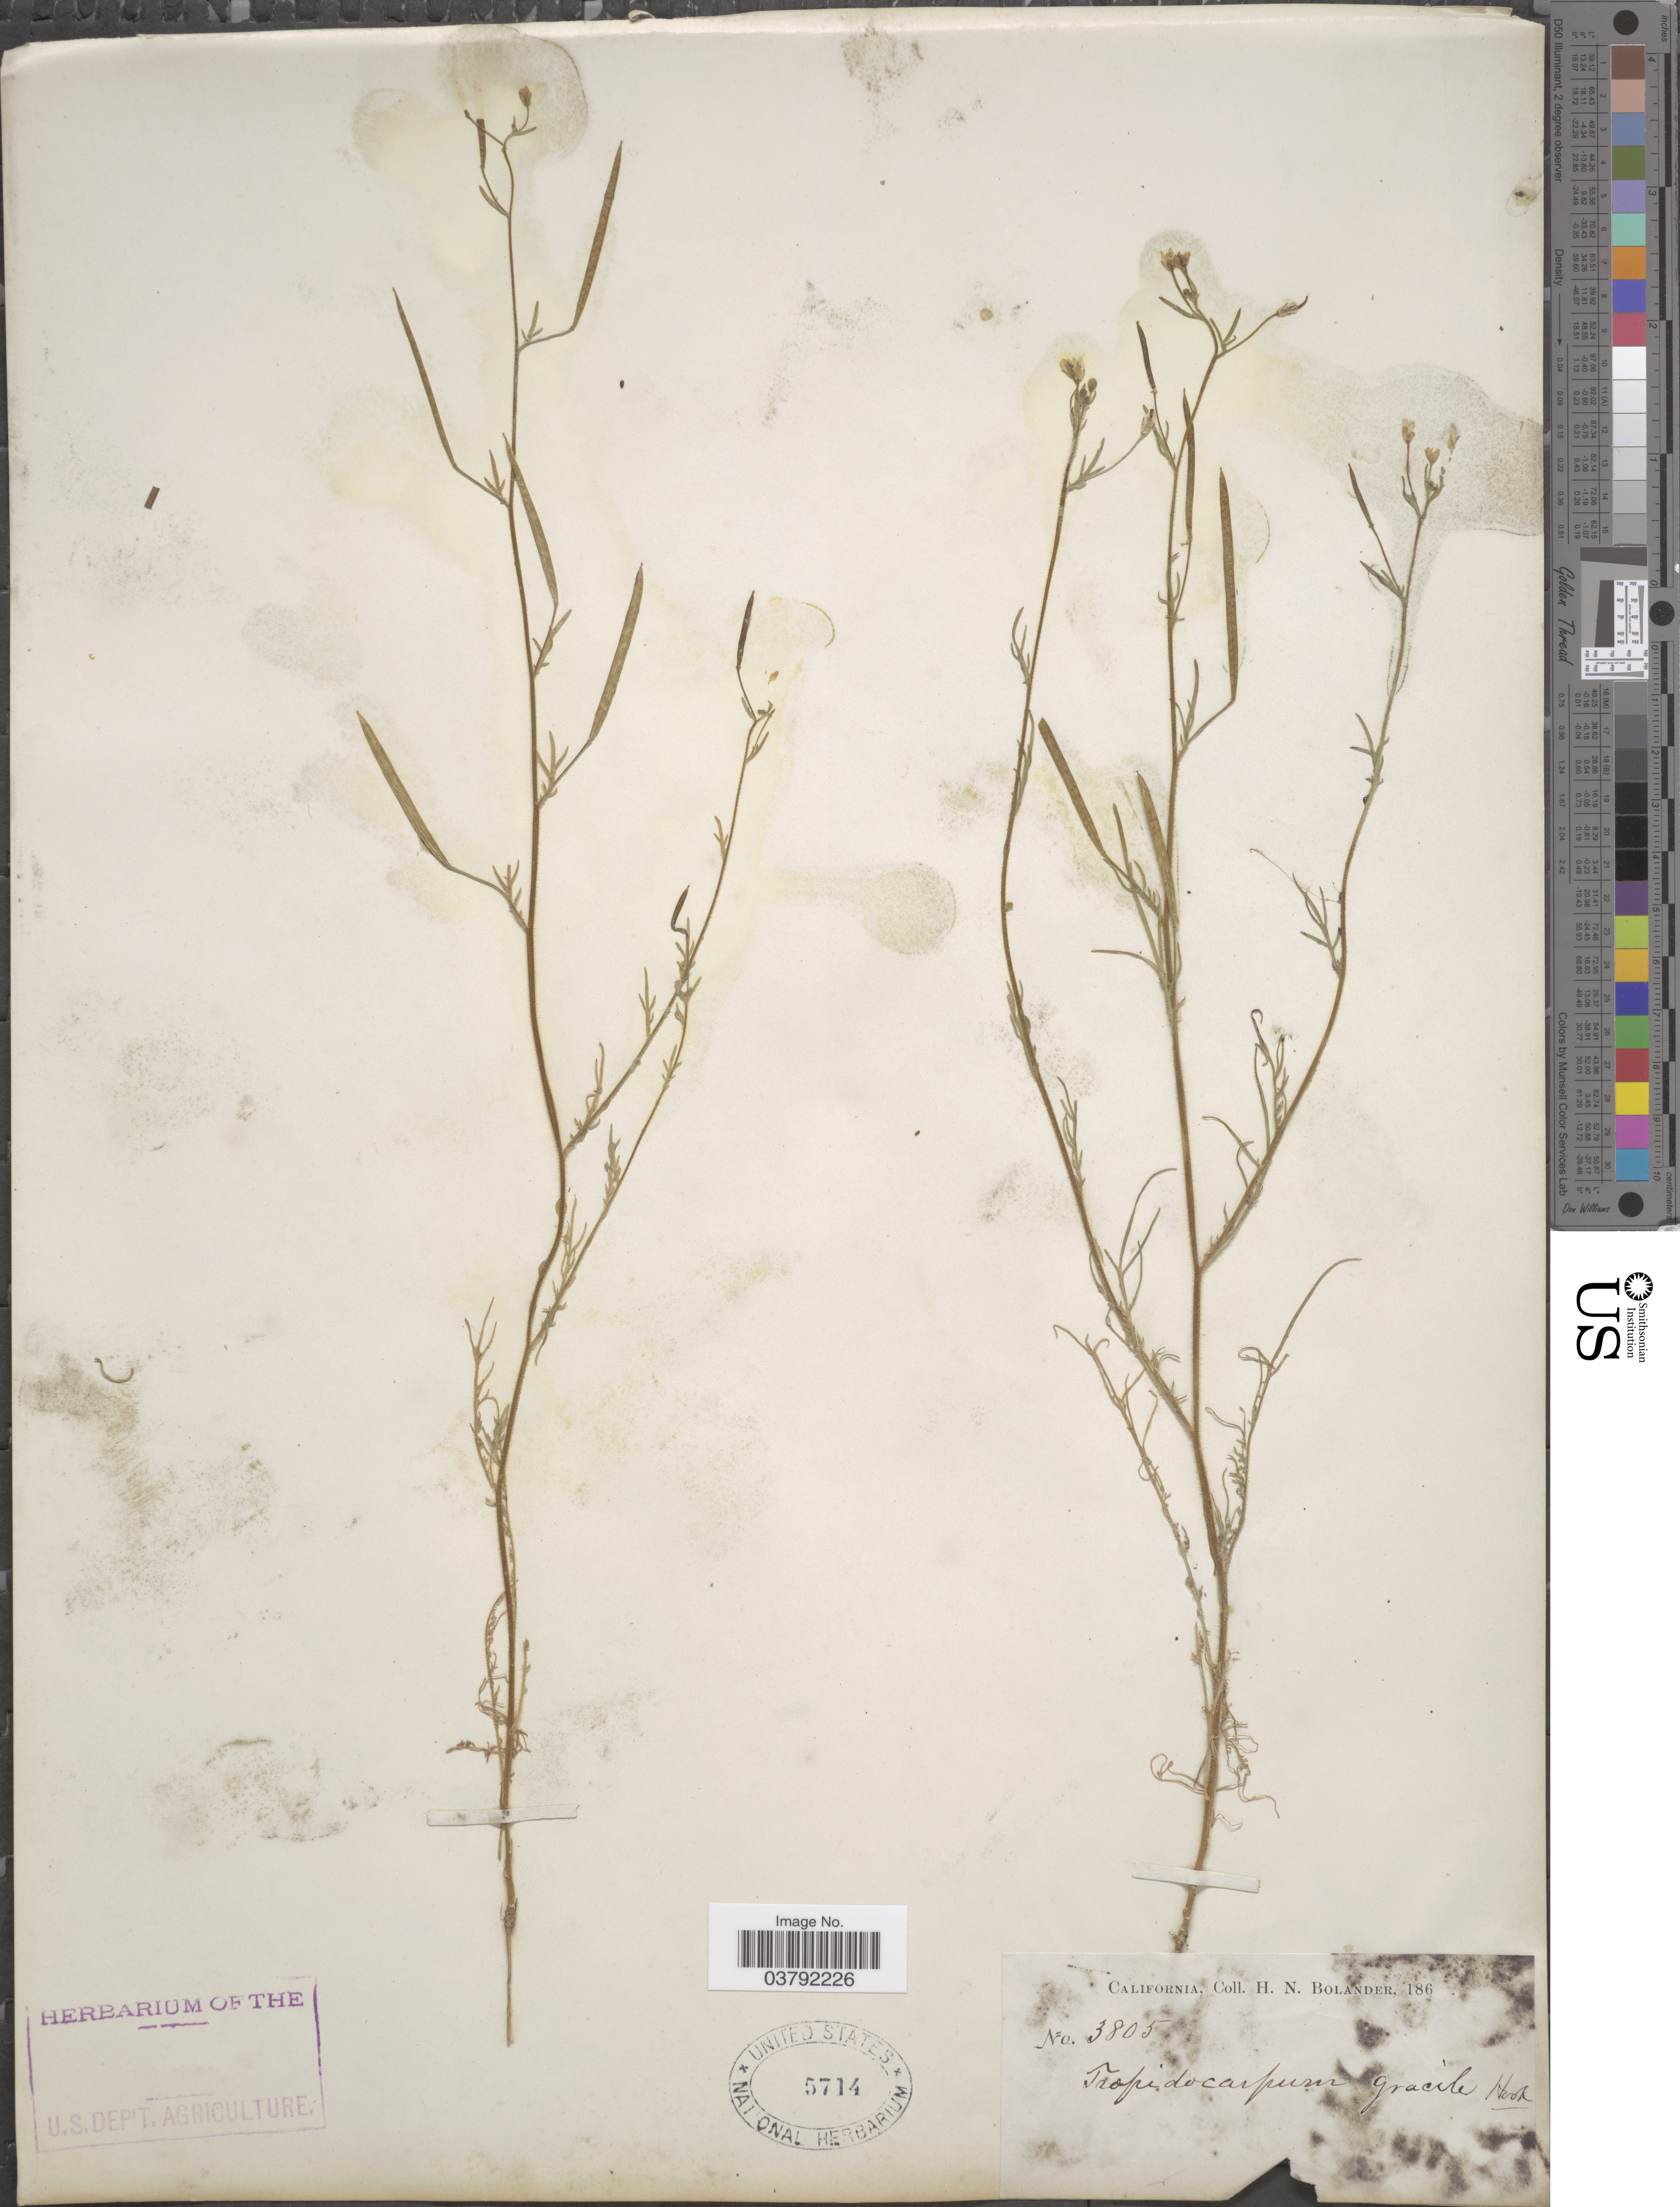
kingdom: Plantae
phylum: Tracheophyta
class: Magnoliopsida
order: Brassicales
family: Brassicaceae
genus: Tropidocarpum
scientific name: Tropidocarpum gracile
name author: Hook.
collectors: H. Bolander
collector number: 3805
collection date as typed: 186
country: United States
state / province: California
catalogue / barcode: US 5714